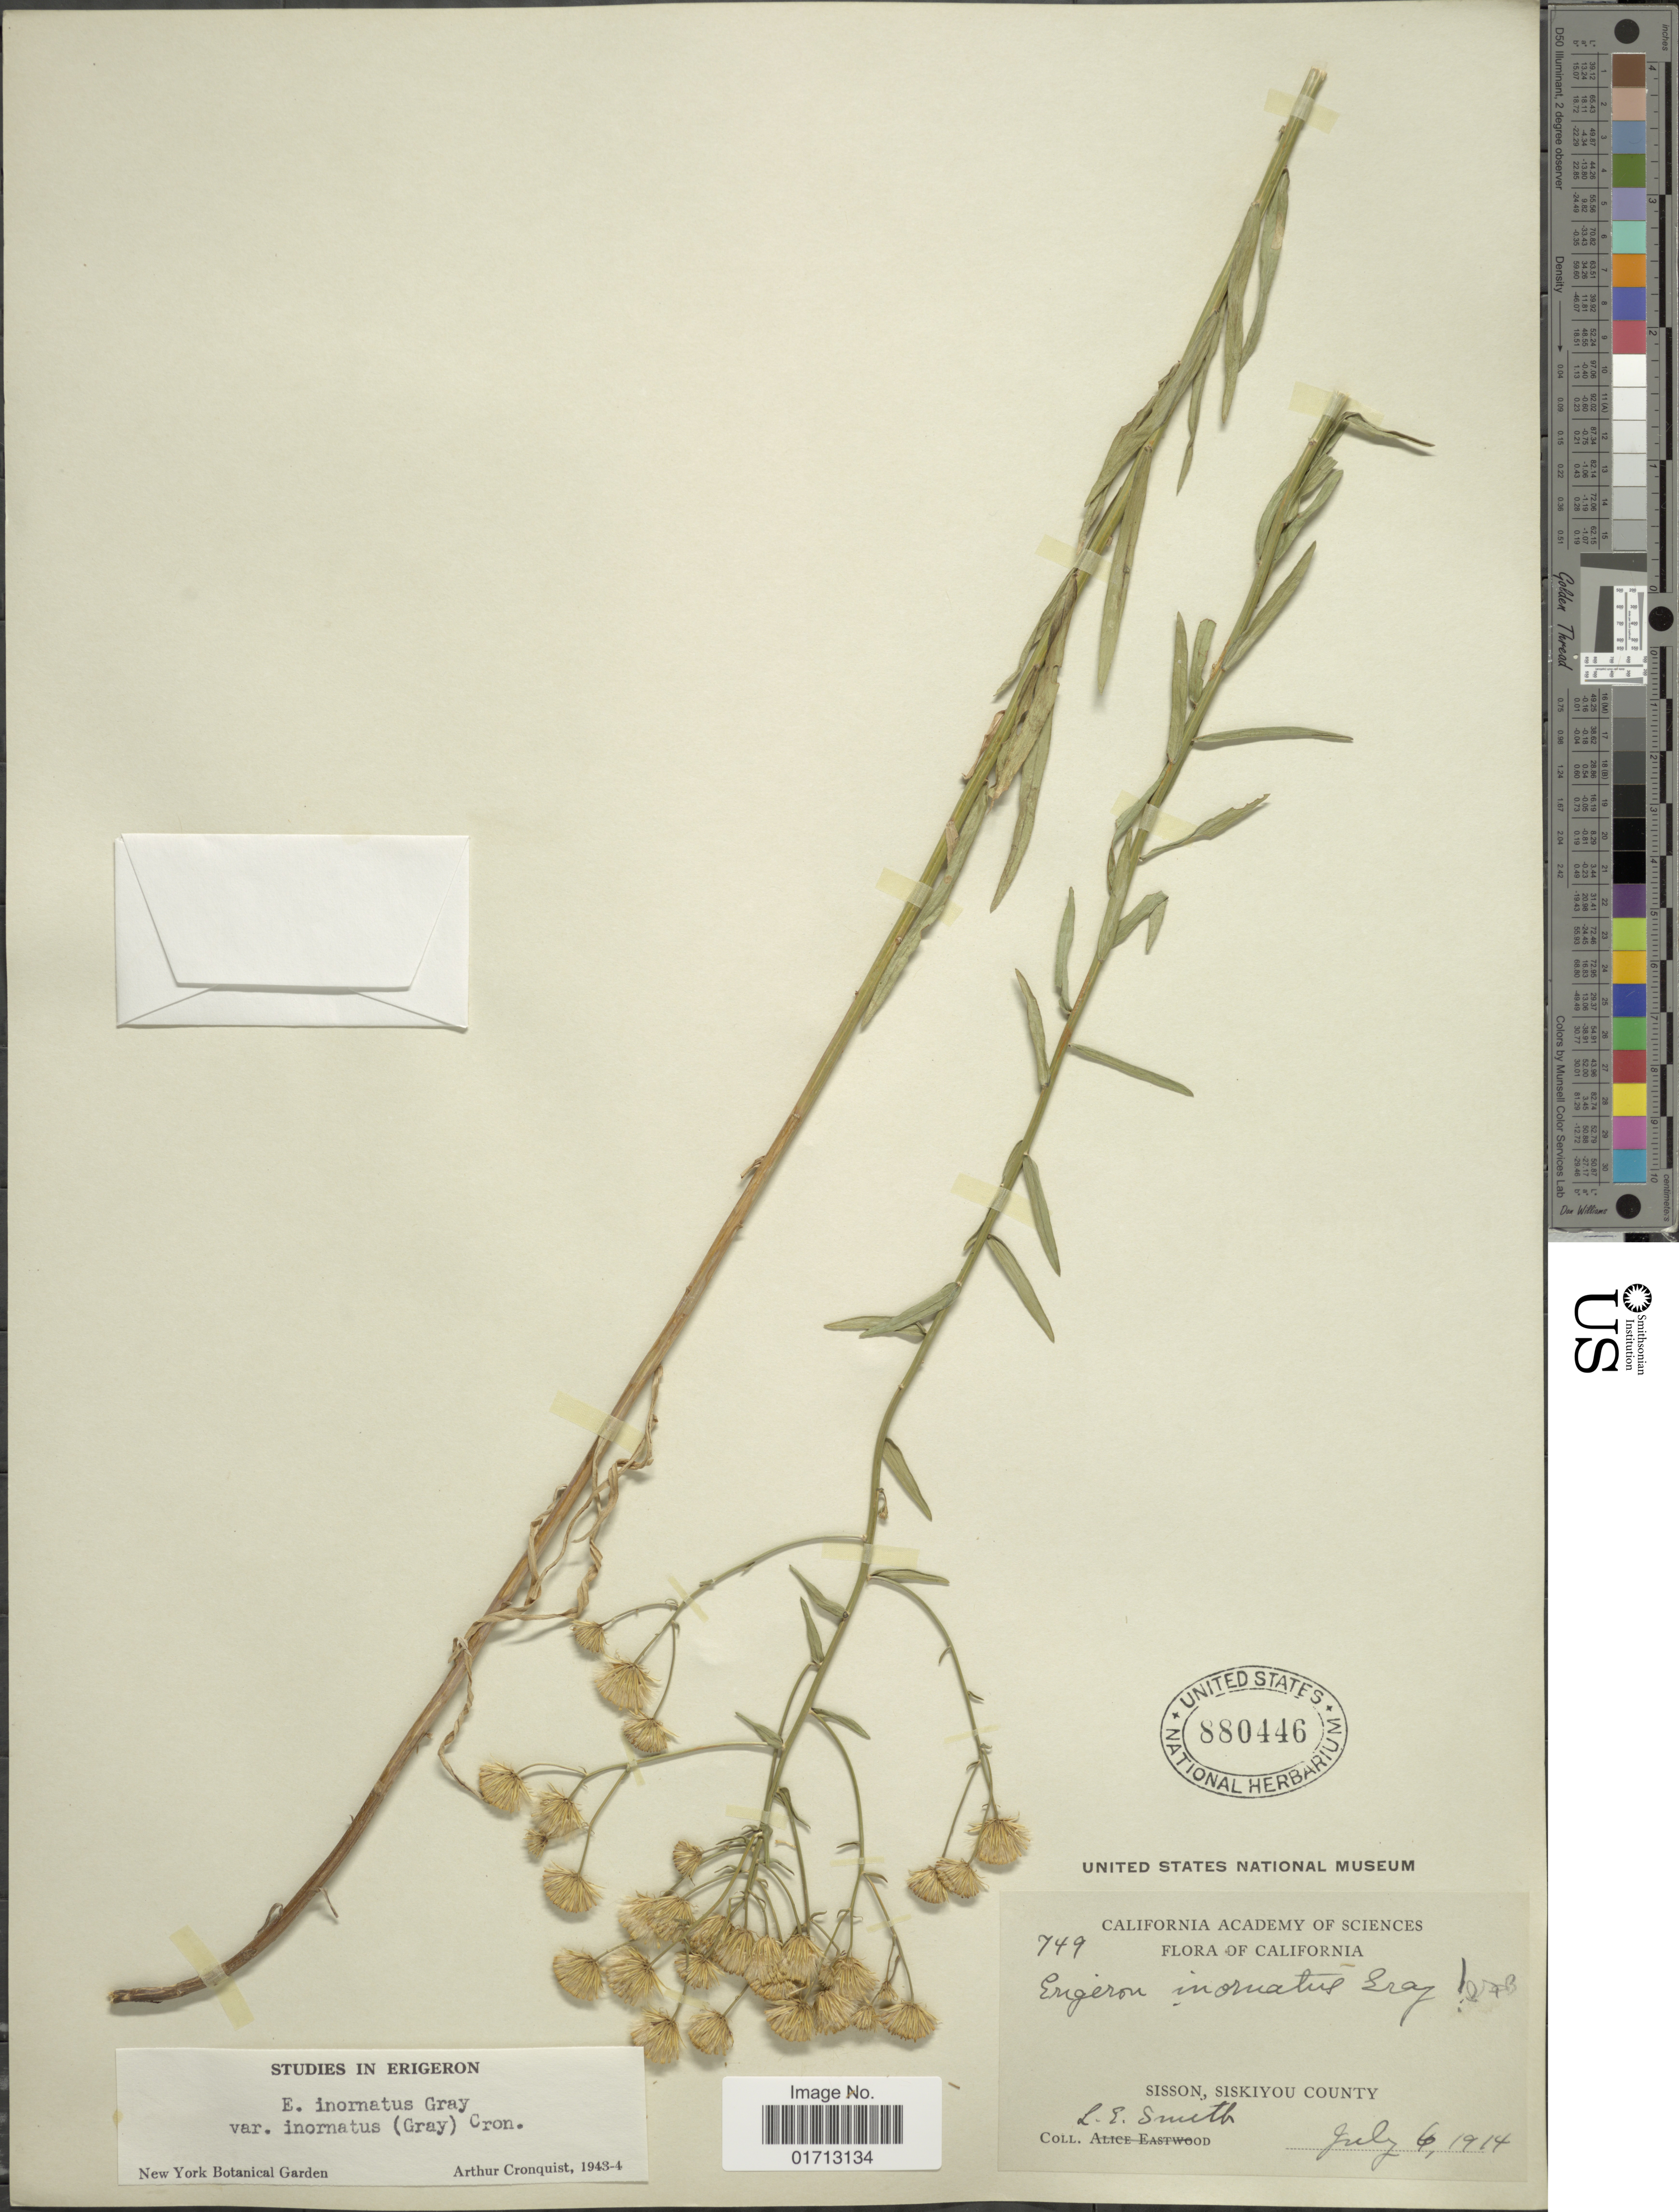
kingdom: Plantae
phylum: Tracheophyta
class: Magnoliopsida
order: Asterales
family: Asteraceae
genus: Erigeron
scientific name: Erigeron inornatus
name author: (A. Gray) A. Gray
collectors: L. E. Smith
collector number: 749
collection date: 1914-07-06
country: United States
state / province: California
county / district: Siskiyou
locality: Sisson, Siskiyou County.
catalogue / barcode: US 880446